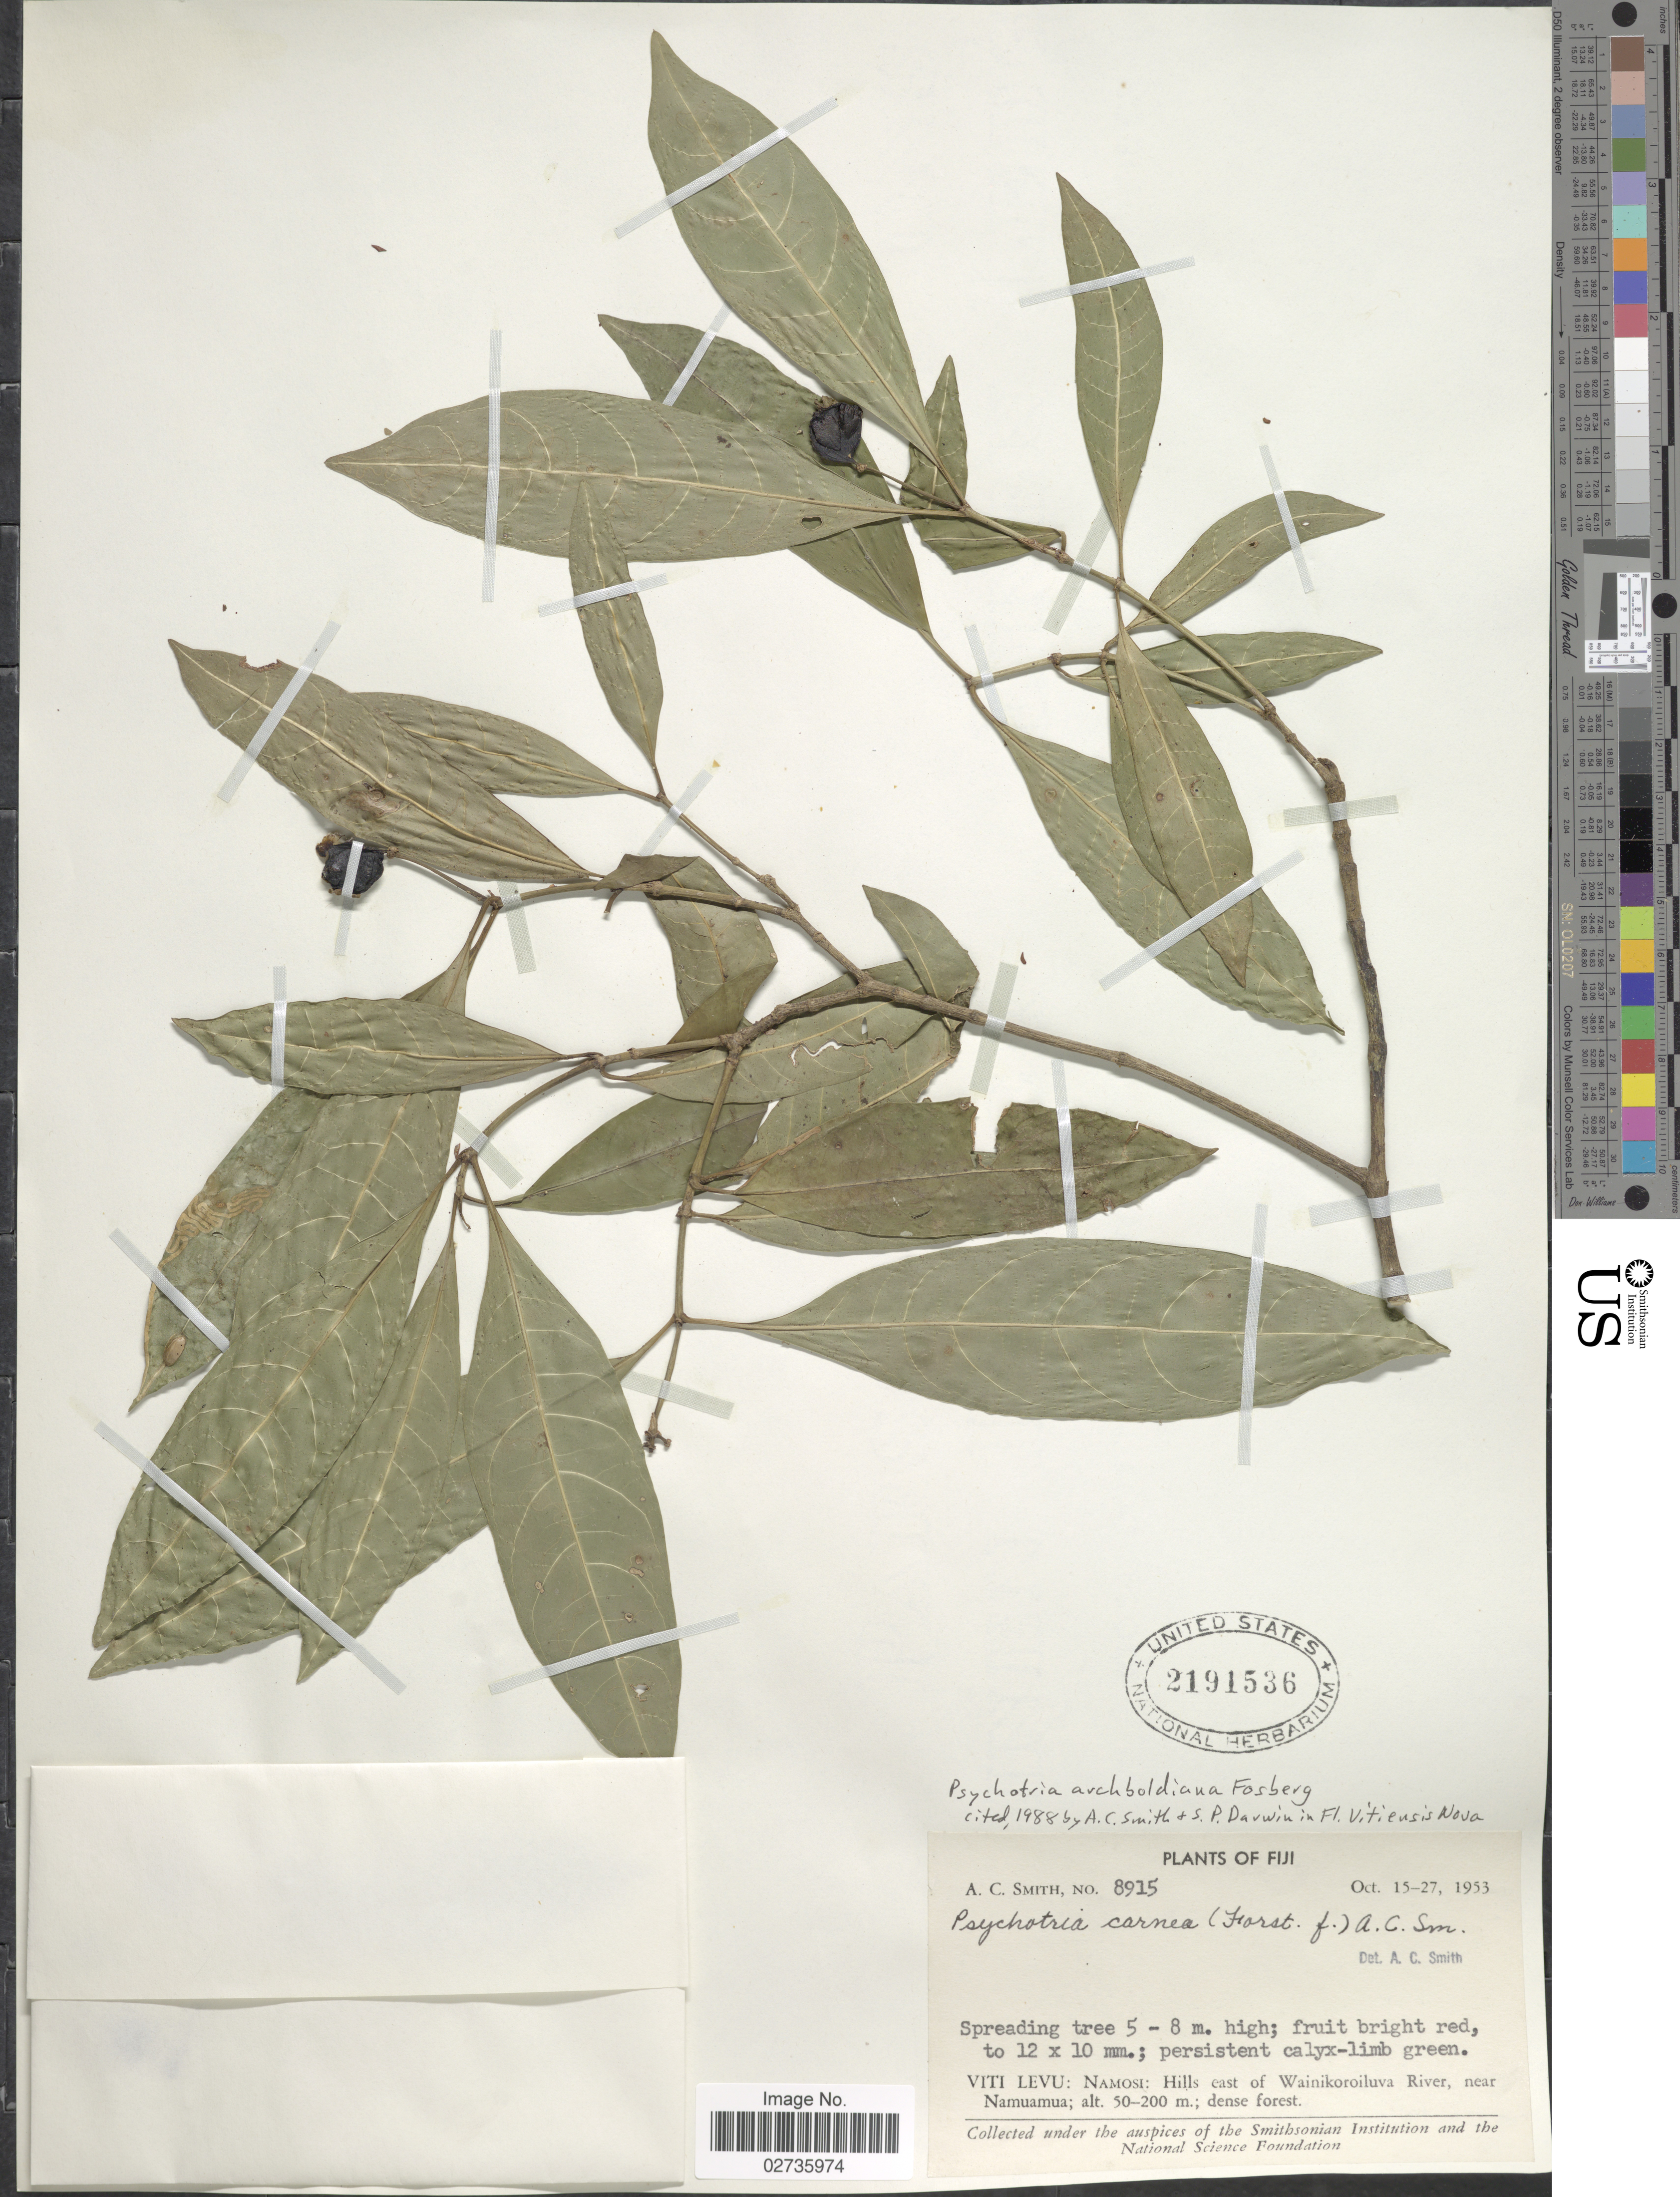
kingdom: Plantae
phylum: Tracheophyta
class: Magnoliopsida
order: Gentianales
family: Rubiaceae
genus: Psychotria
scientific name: Psychotria archboldiana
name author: Fosberg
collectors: A. C. Smith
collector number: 8915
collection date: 1953-10-15/1953-10-27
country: Fiji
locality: Viti Levu: Namosi: Hills east of Wainikoroiluva River, near Namuamua; dense forest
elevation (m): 50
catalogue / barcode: US 2191536